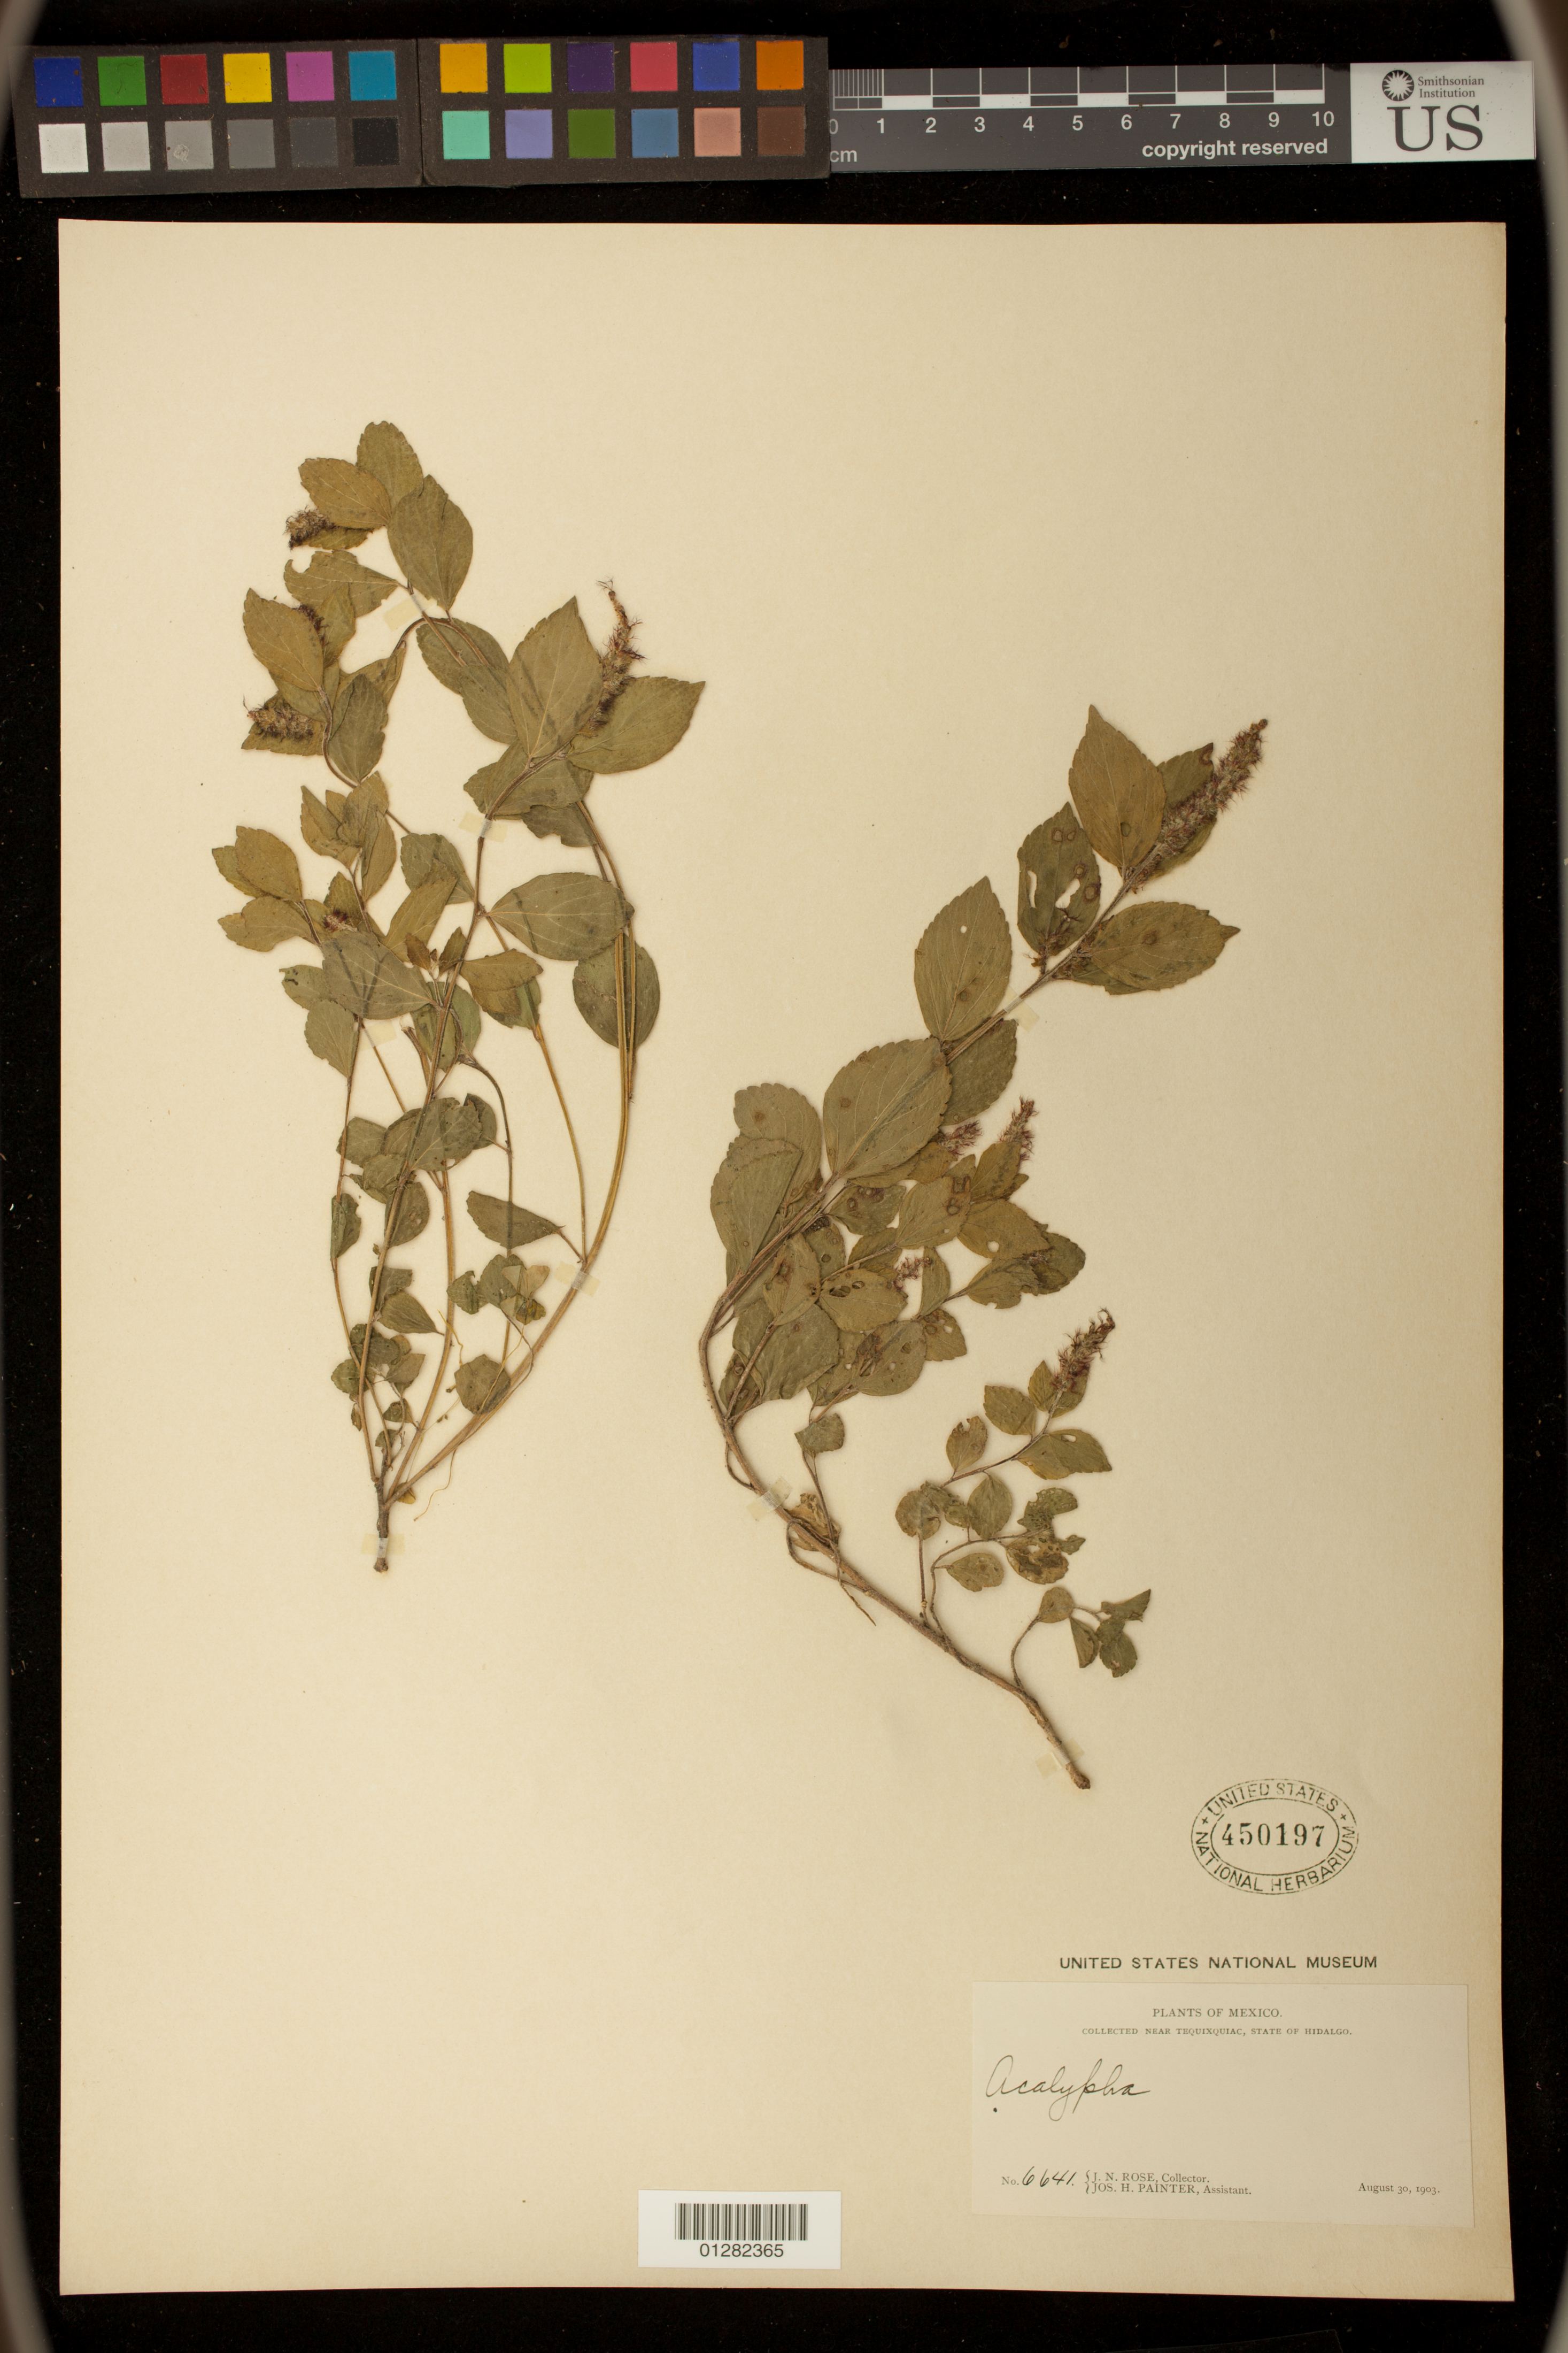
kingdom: Plantae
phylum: Tracheophyta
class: Magnoliopsida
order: Malpighiales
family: Euphorbiaceae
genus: Acalypha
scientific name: Acalypha phleoides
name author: Cav.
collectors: C. A. Purpus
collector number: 6641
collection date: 1903-08-30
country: Mexico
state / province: Hidalgo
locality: near Tequixquiac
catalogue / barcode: US 450197